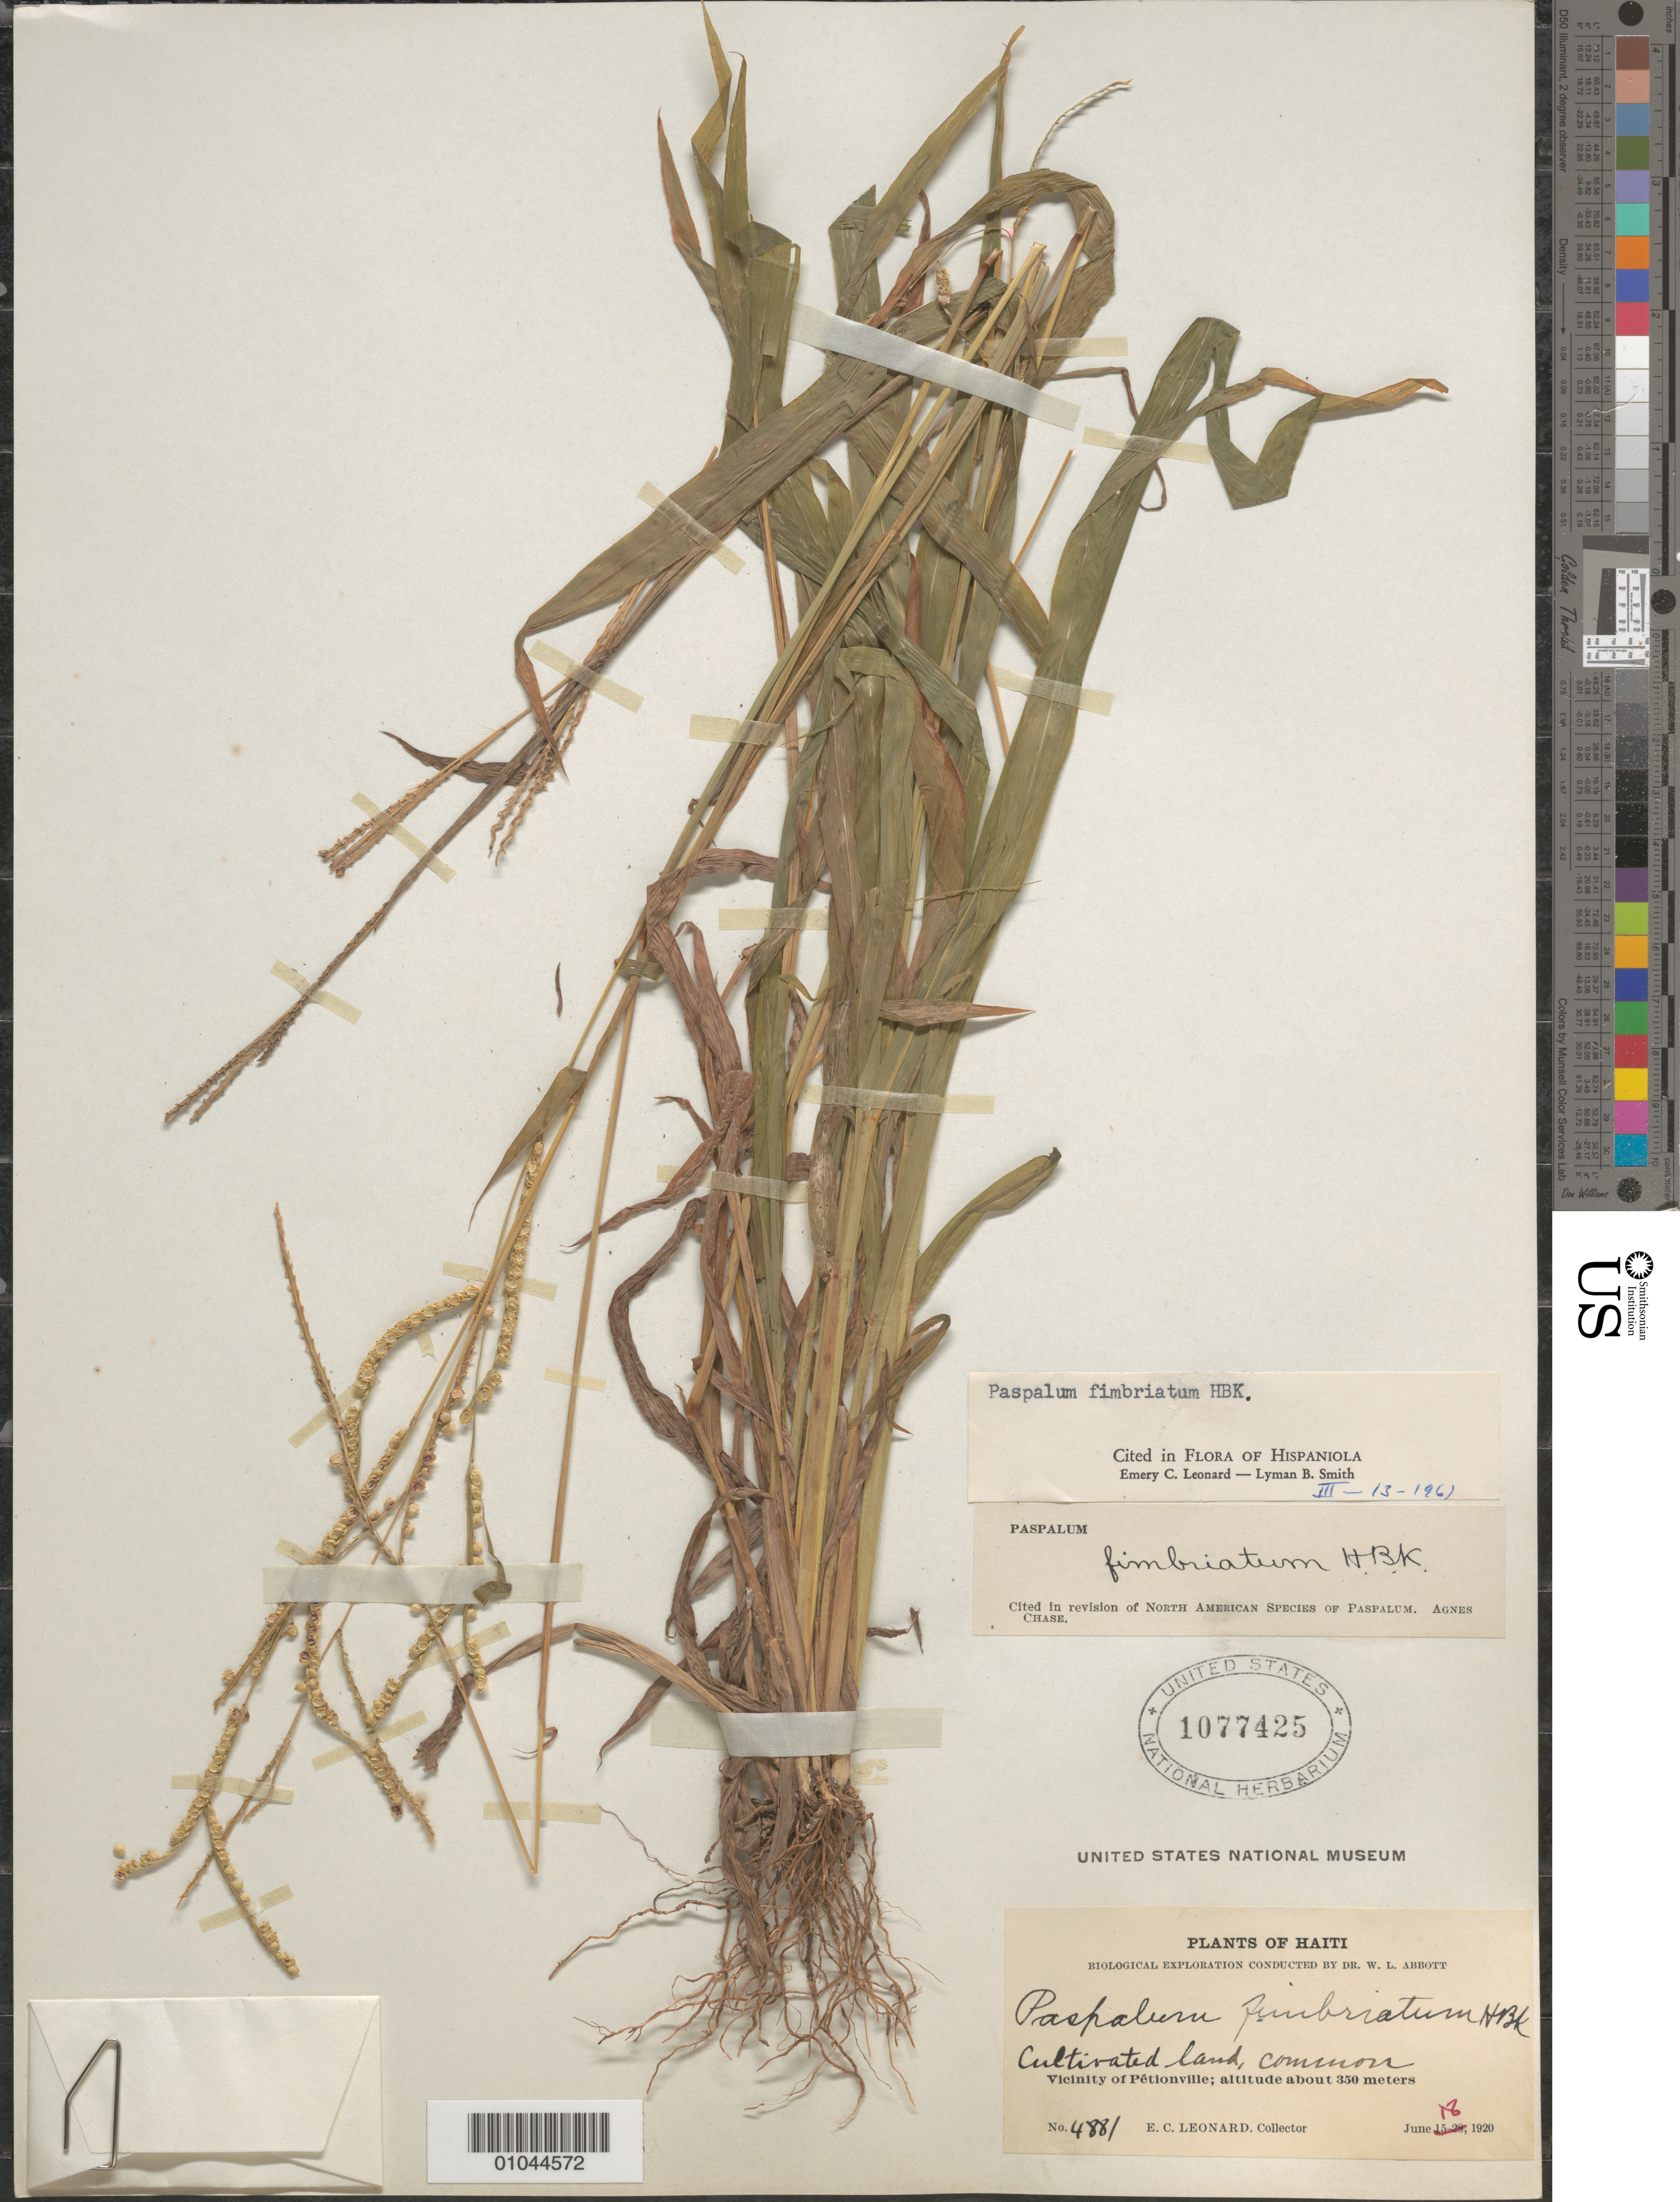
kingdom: Plantae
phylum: Tracheophyta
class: Liliopsida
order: Poales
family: Poaceae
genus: Paspalum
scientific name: Paspalum fimbriatum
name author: Kunth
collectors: E. C. Leonard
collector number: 4881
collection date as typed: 18 Jun 1920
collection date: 1920-06-18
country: Haiti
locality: Vicinity oF Petionville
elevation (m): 350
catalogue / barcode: US 1077425